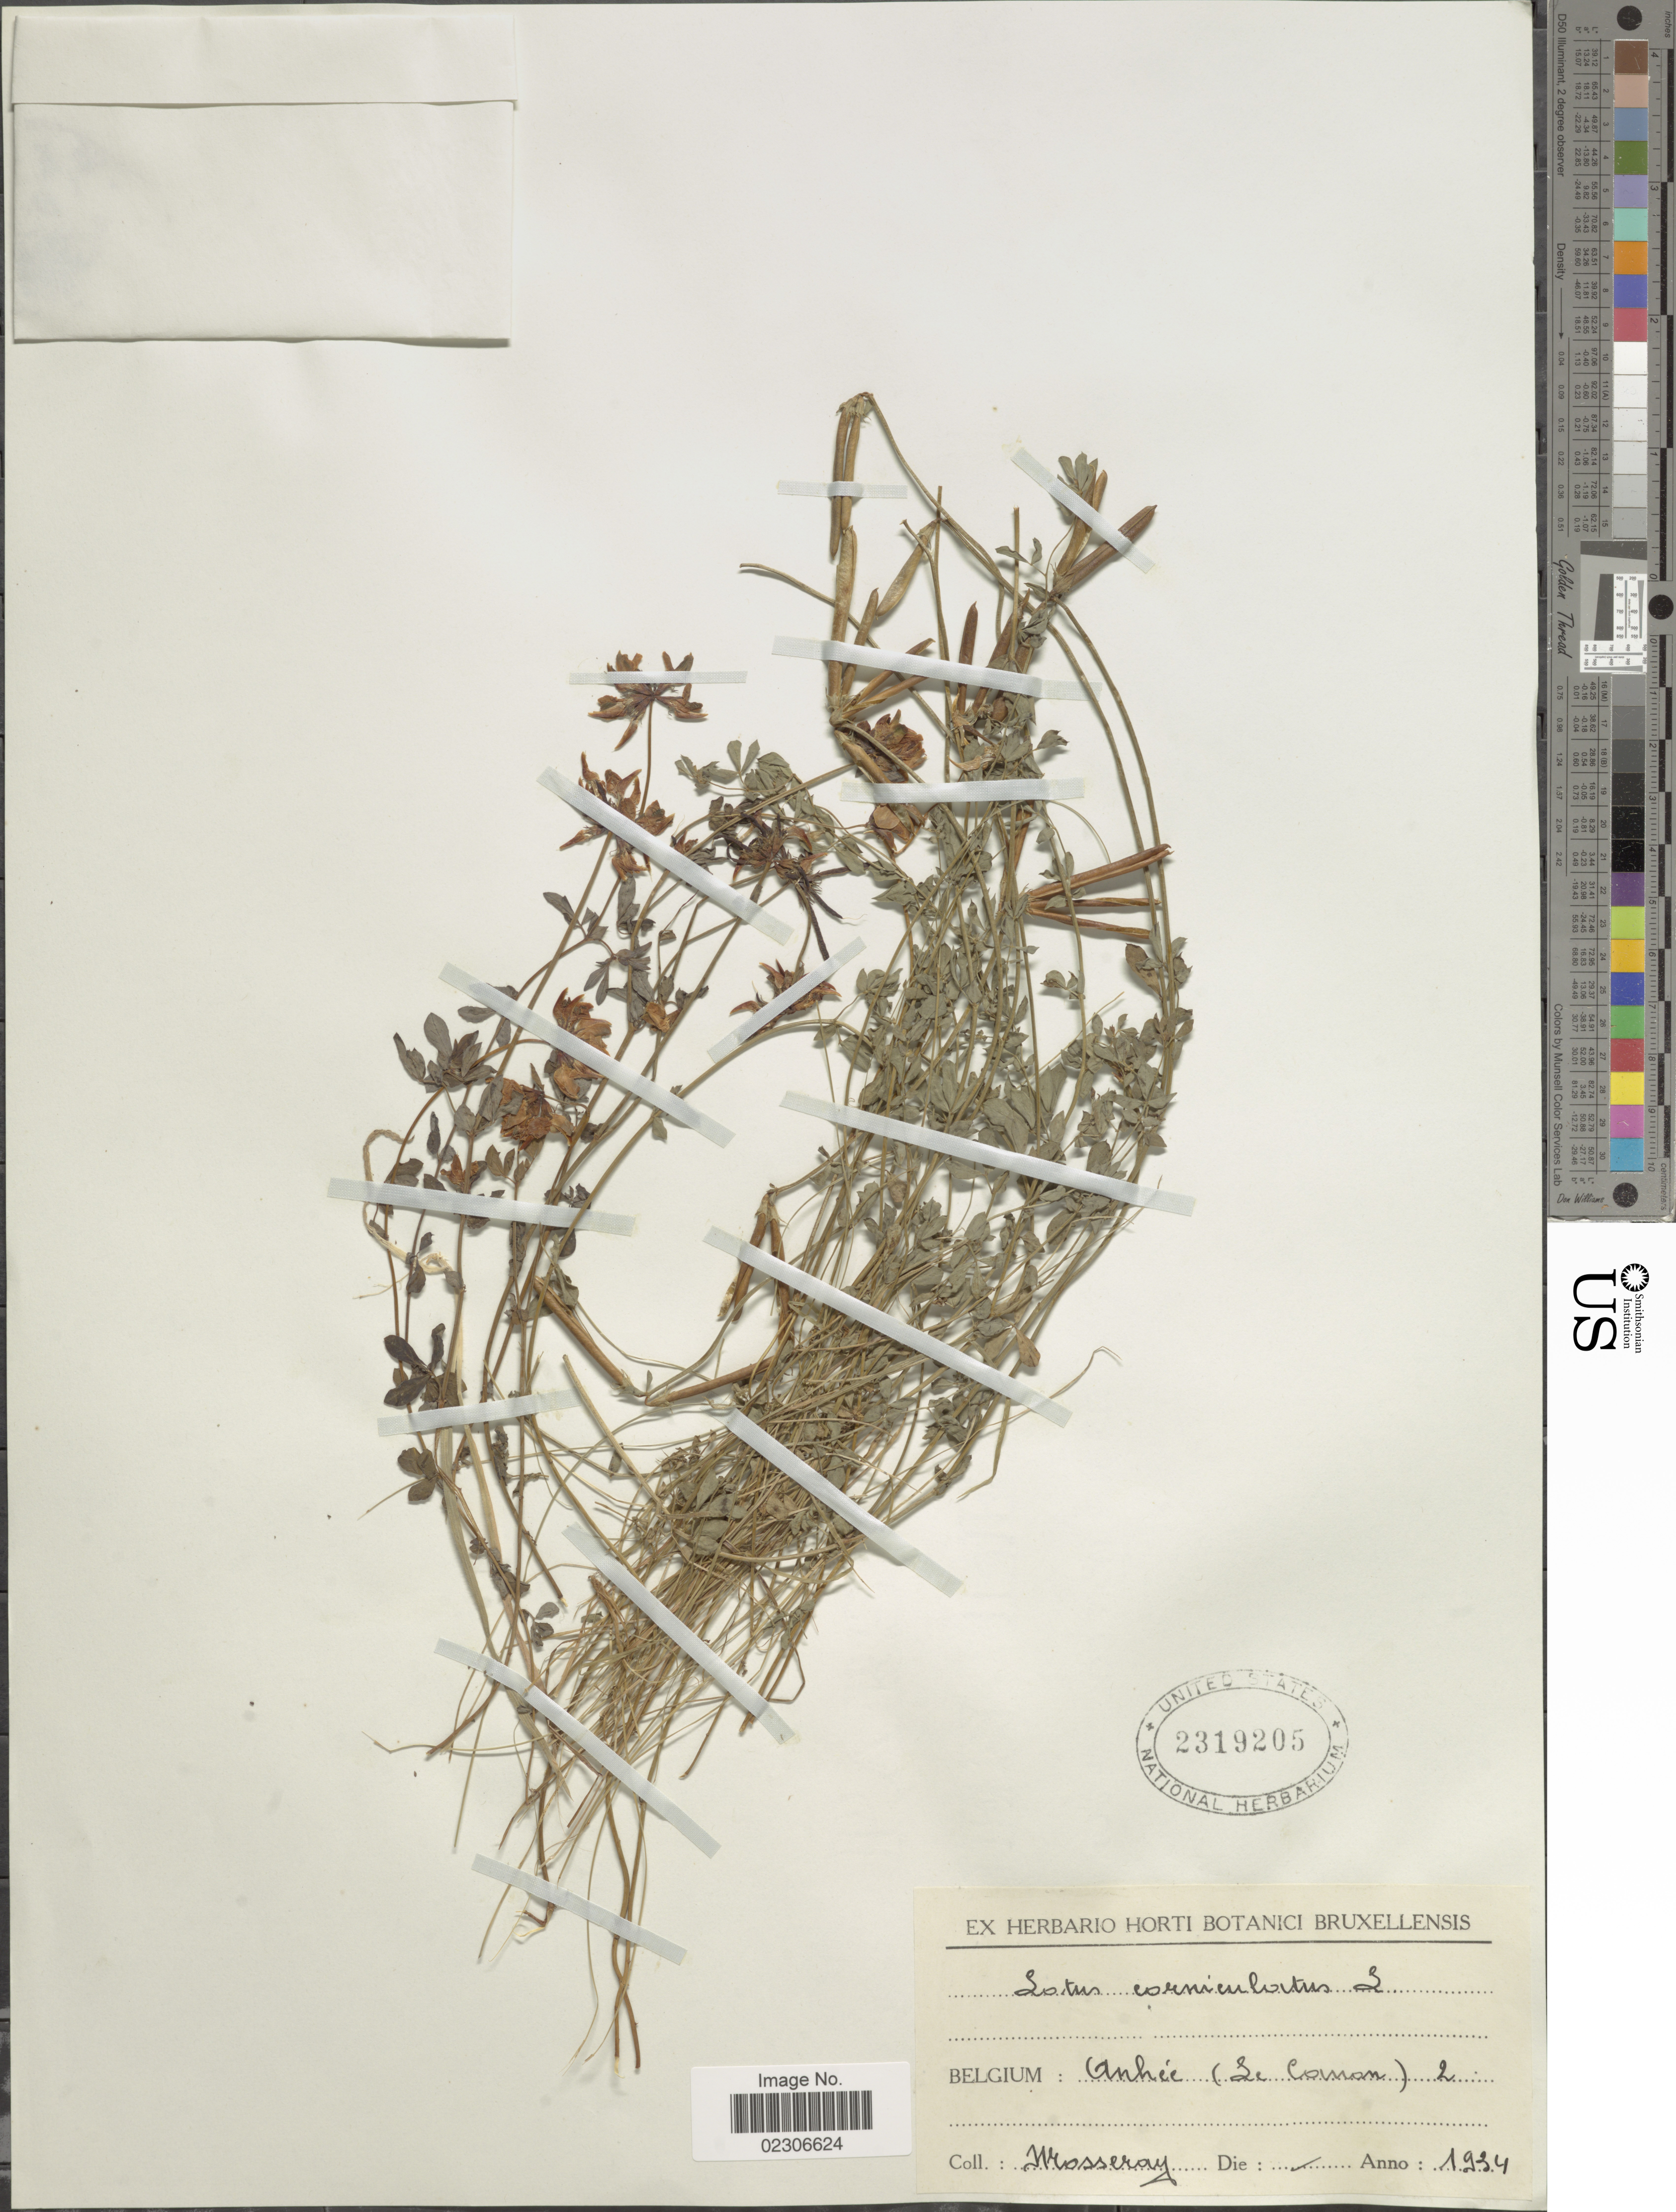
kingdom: Plantae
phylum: Tracheophyta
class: Magnoliopsida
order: Fabales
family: Fabaceae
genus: Lotus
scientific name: Lotus corniculatus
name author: L.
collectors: Mosseray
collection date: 1934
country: Belgium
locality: Ankée (Se Comon) 2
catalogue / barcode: US 2319205